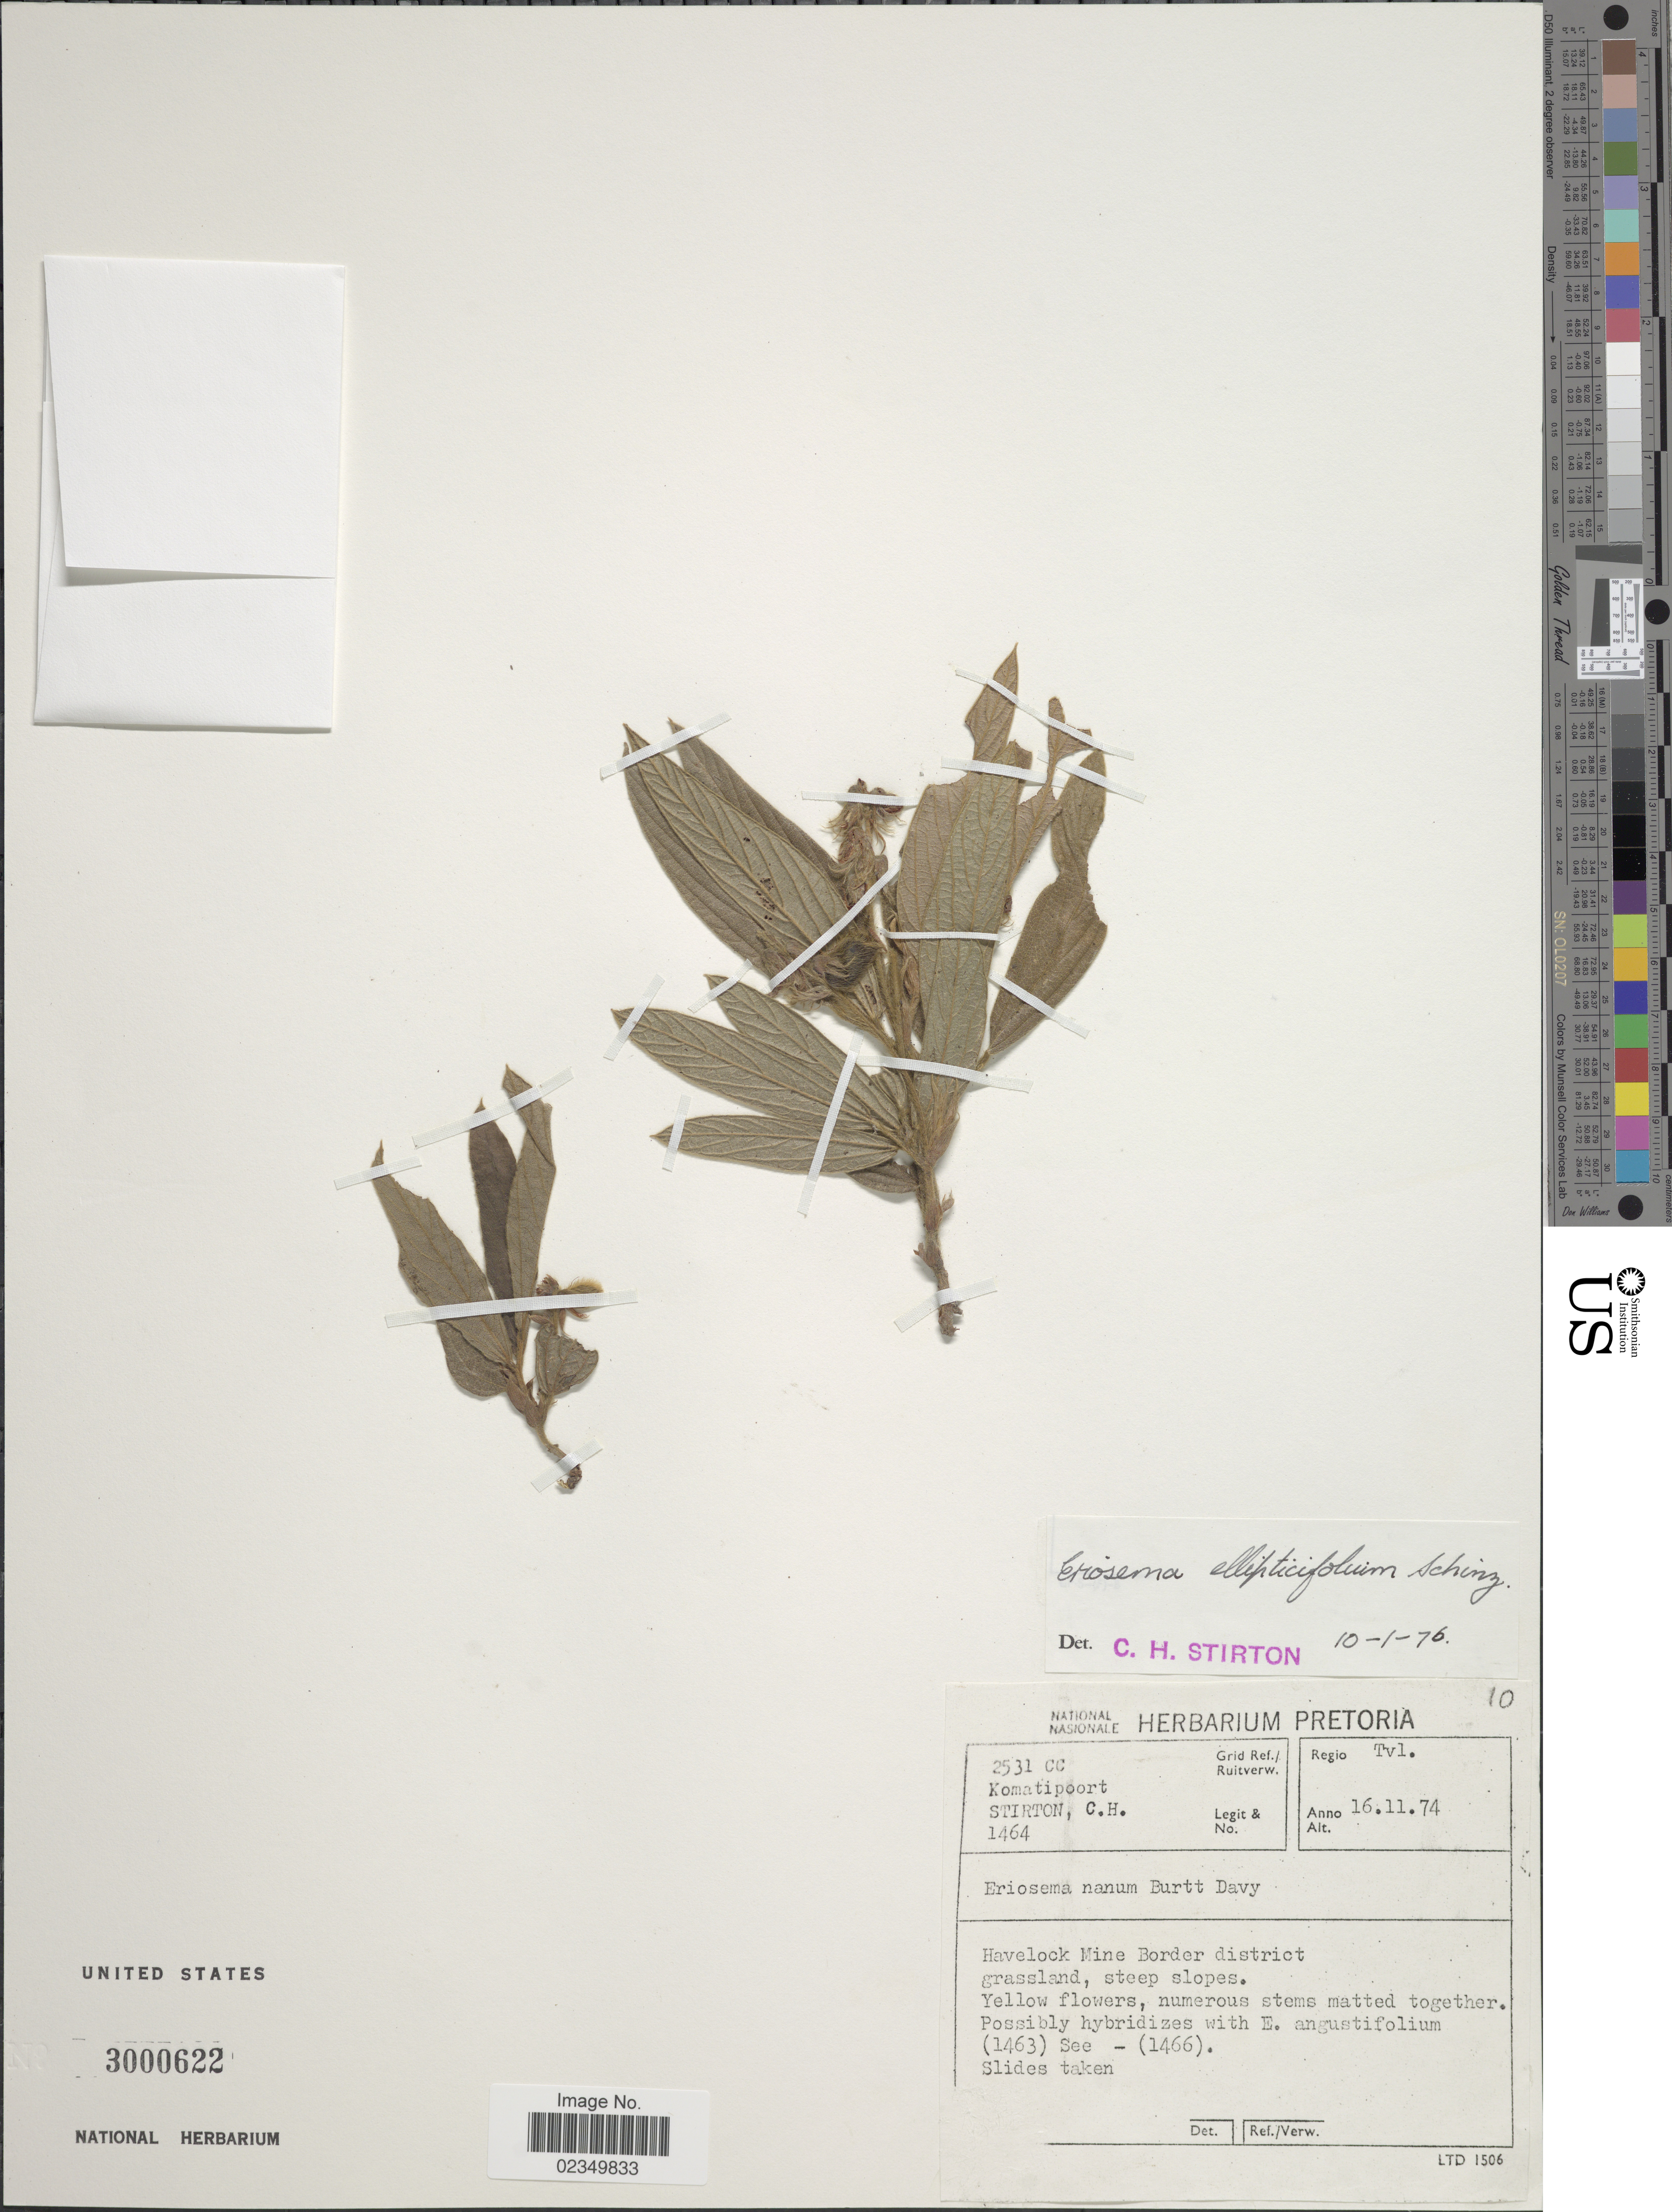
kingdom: Plantae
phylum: Tracheophyta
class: Magnoliopsida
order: Fabales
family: Fabaceae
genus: Eriosema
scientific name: Eriosema ellipticifolium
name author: Schinz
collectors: C. H. Stirton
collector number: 1464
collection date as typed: Transcribed d/m/y: 16/11/74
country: South Africa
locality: Tvl., Havelock Mine Border District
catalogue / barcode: US 3000622